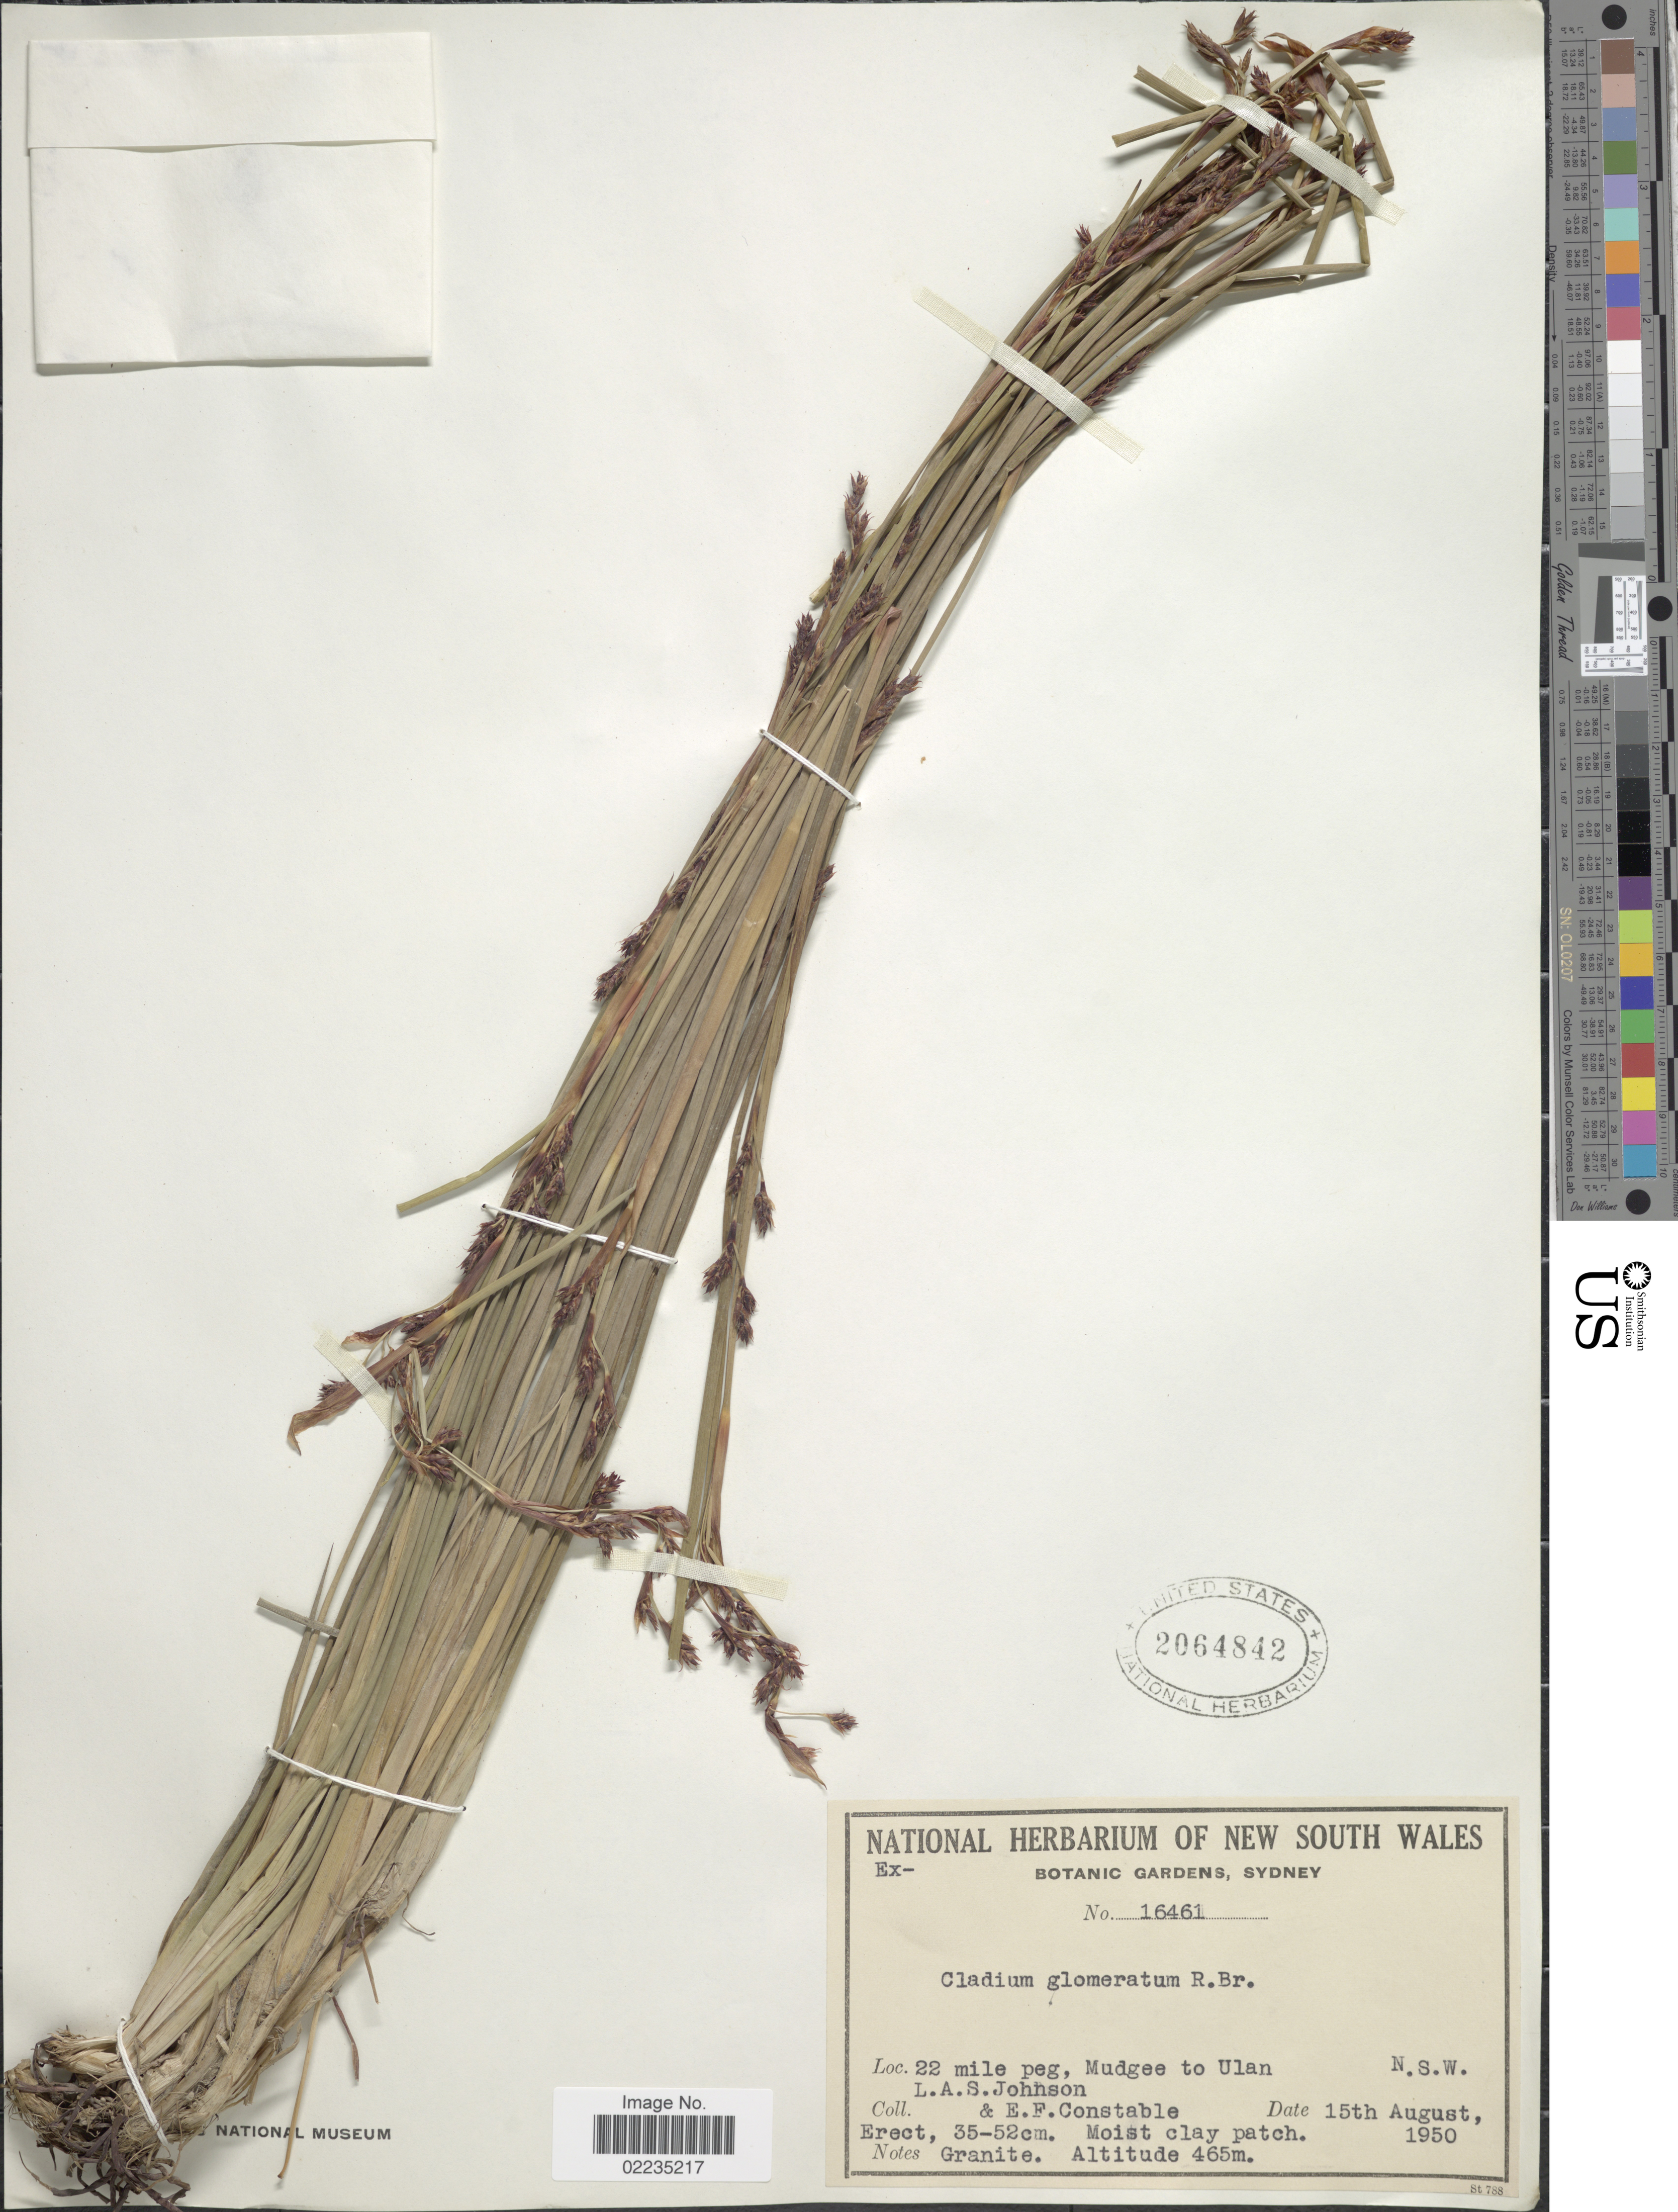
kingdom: Plantae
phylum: Tracheophyta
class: Liliopsida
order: Poales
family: Cyperaceae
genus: Machaerina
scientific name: Machaerina rubiginosa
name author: (Spreng.) T. Koyama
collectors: L. A. S. Johnson & E. F. Constable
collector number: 16461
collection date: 1950-08-15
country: Australia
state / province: New South Wales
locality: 22 mile peg, Mudgee to Ulan, N.S.W.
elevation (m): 465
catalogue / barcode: US 2064842